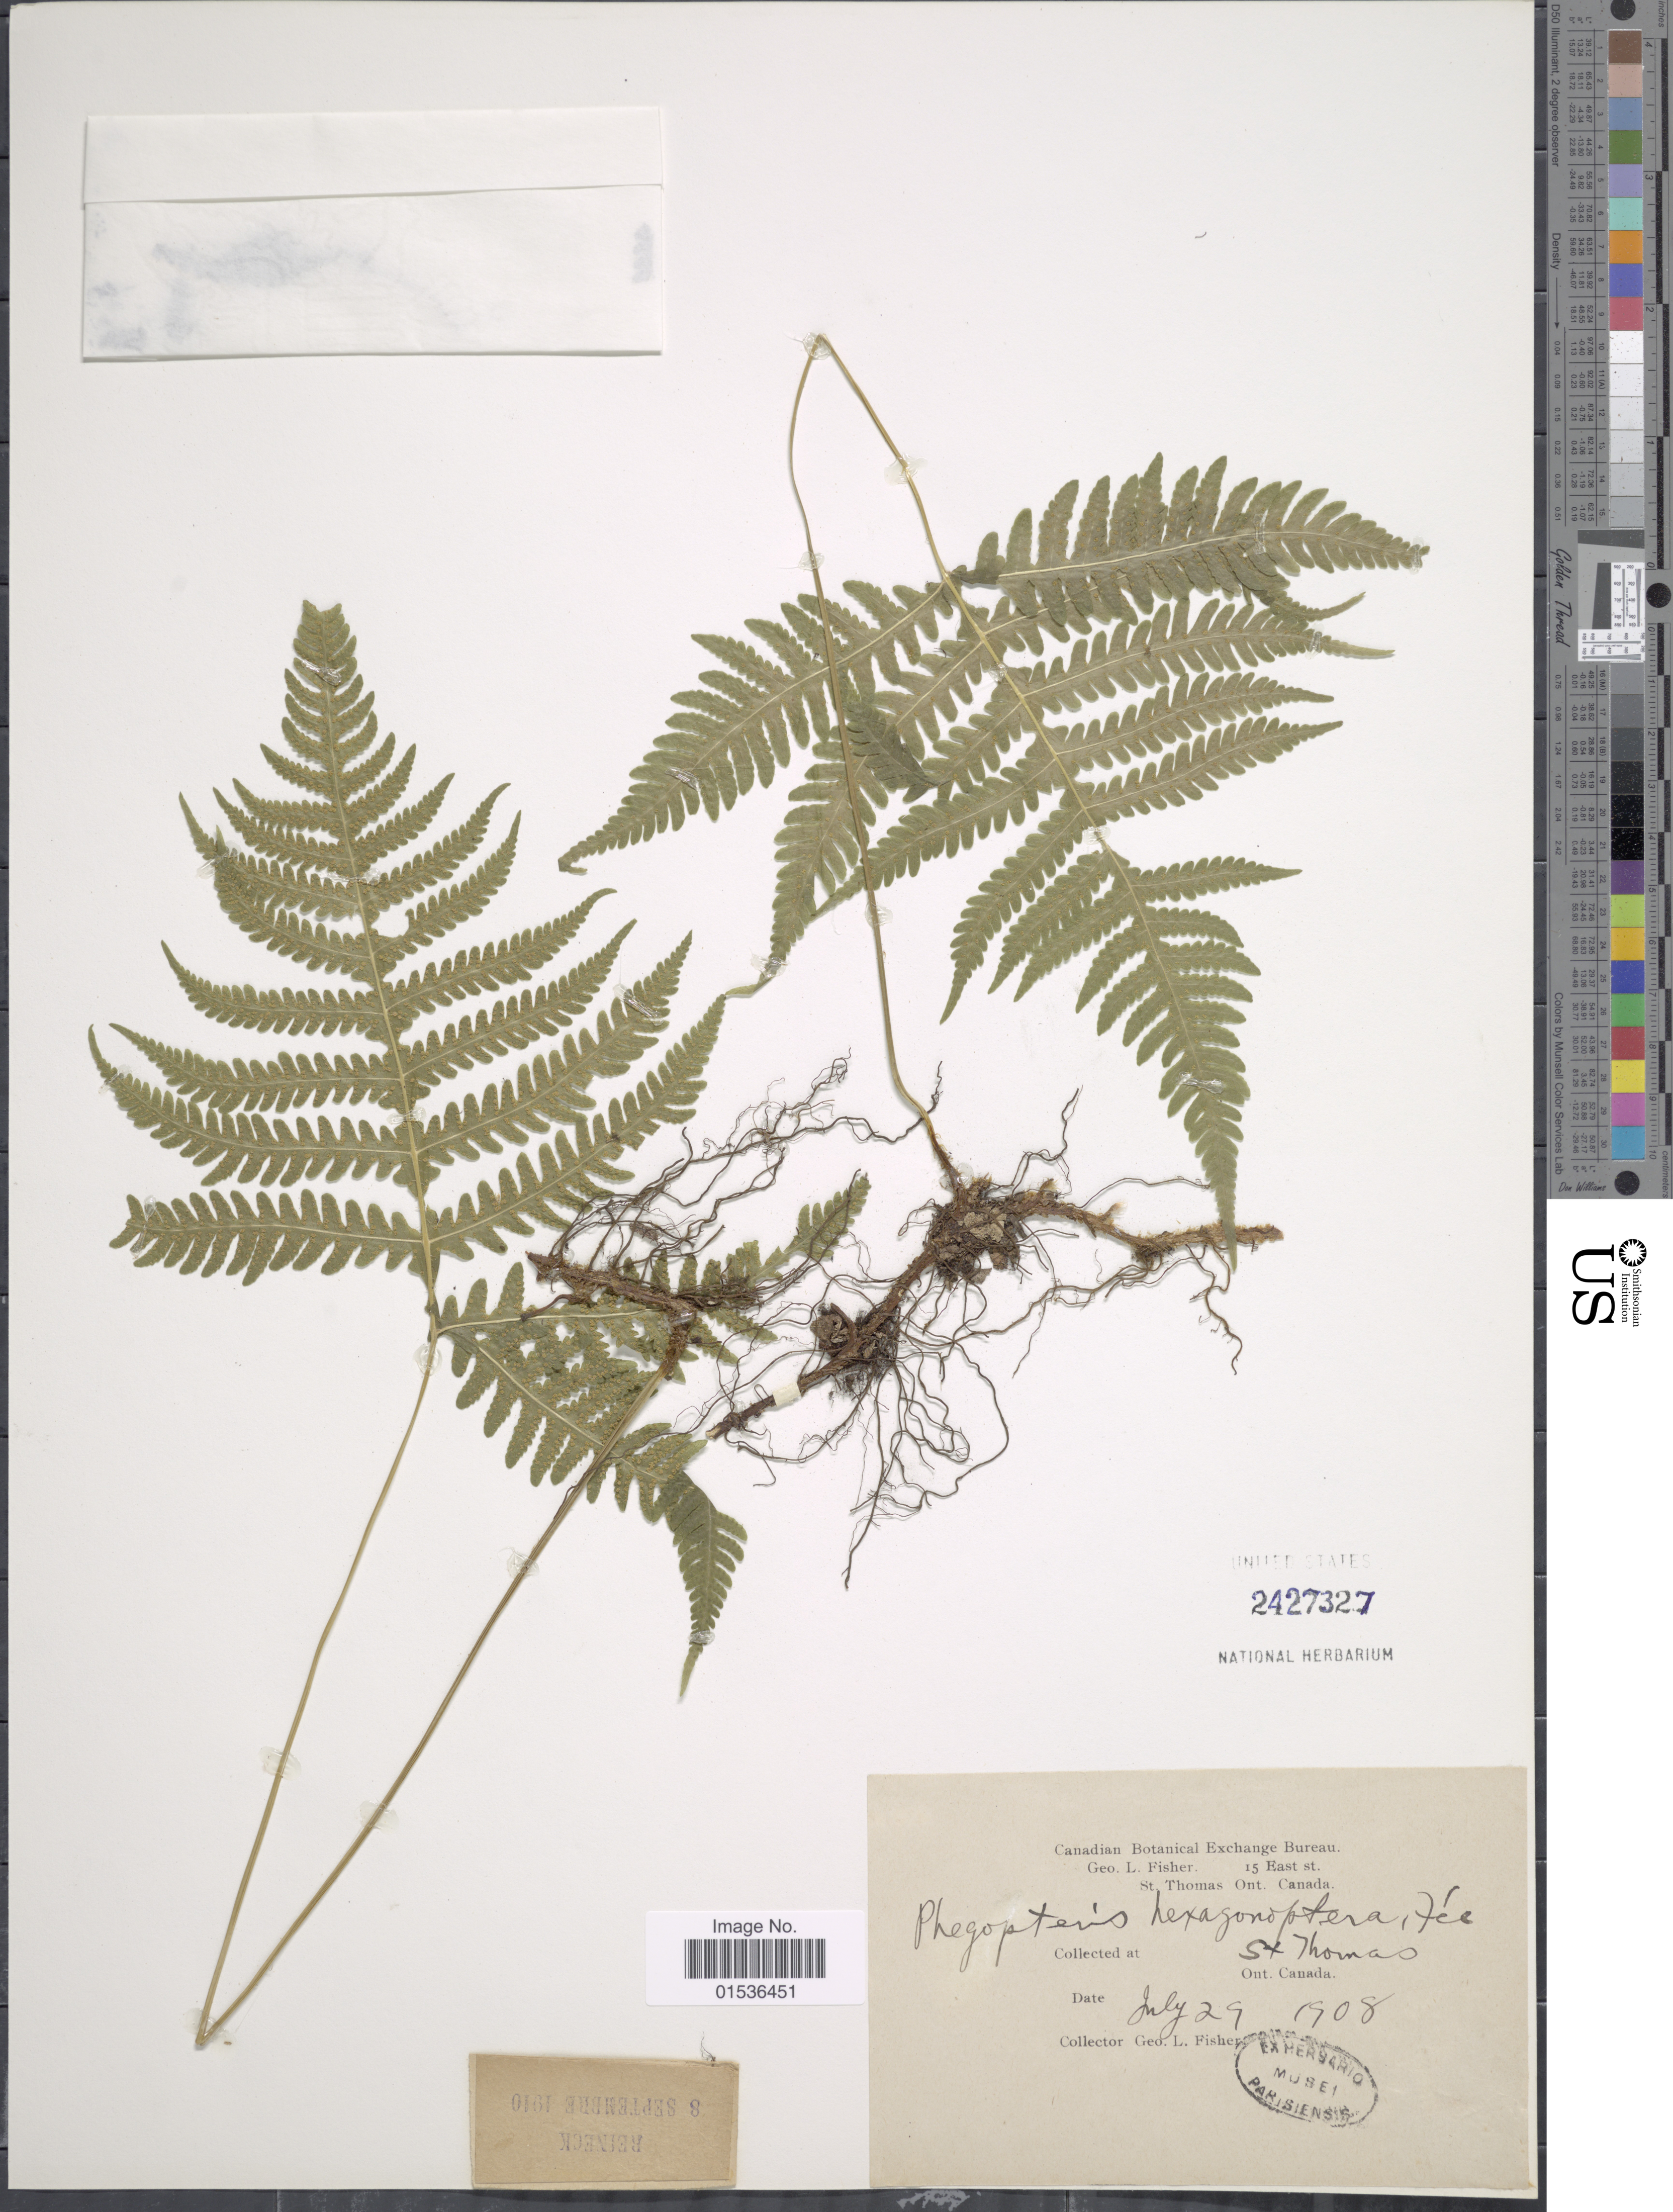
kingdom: Plantae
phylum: Tracheophyta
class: Polypodiopsida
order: Polypodiales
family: Thelypteridaceae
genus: Phegopteris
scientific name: Phegopteris hexagonoptera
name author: (Michx.) Fée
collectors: G. L. Fisher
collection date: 1908-07-29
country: Canada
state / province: Ontario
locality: St. Thomas, Ont. Canada.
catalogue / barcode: US 2427327